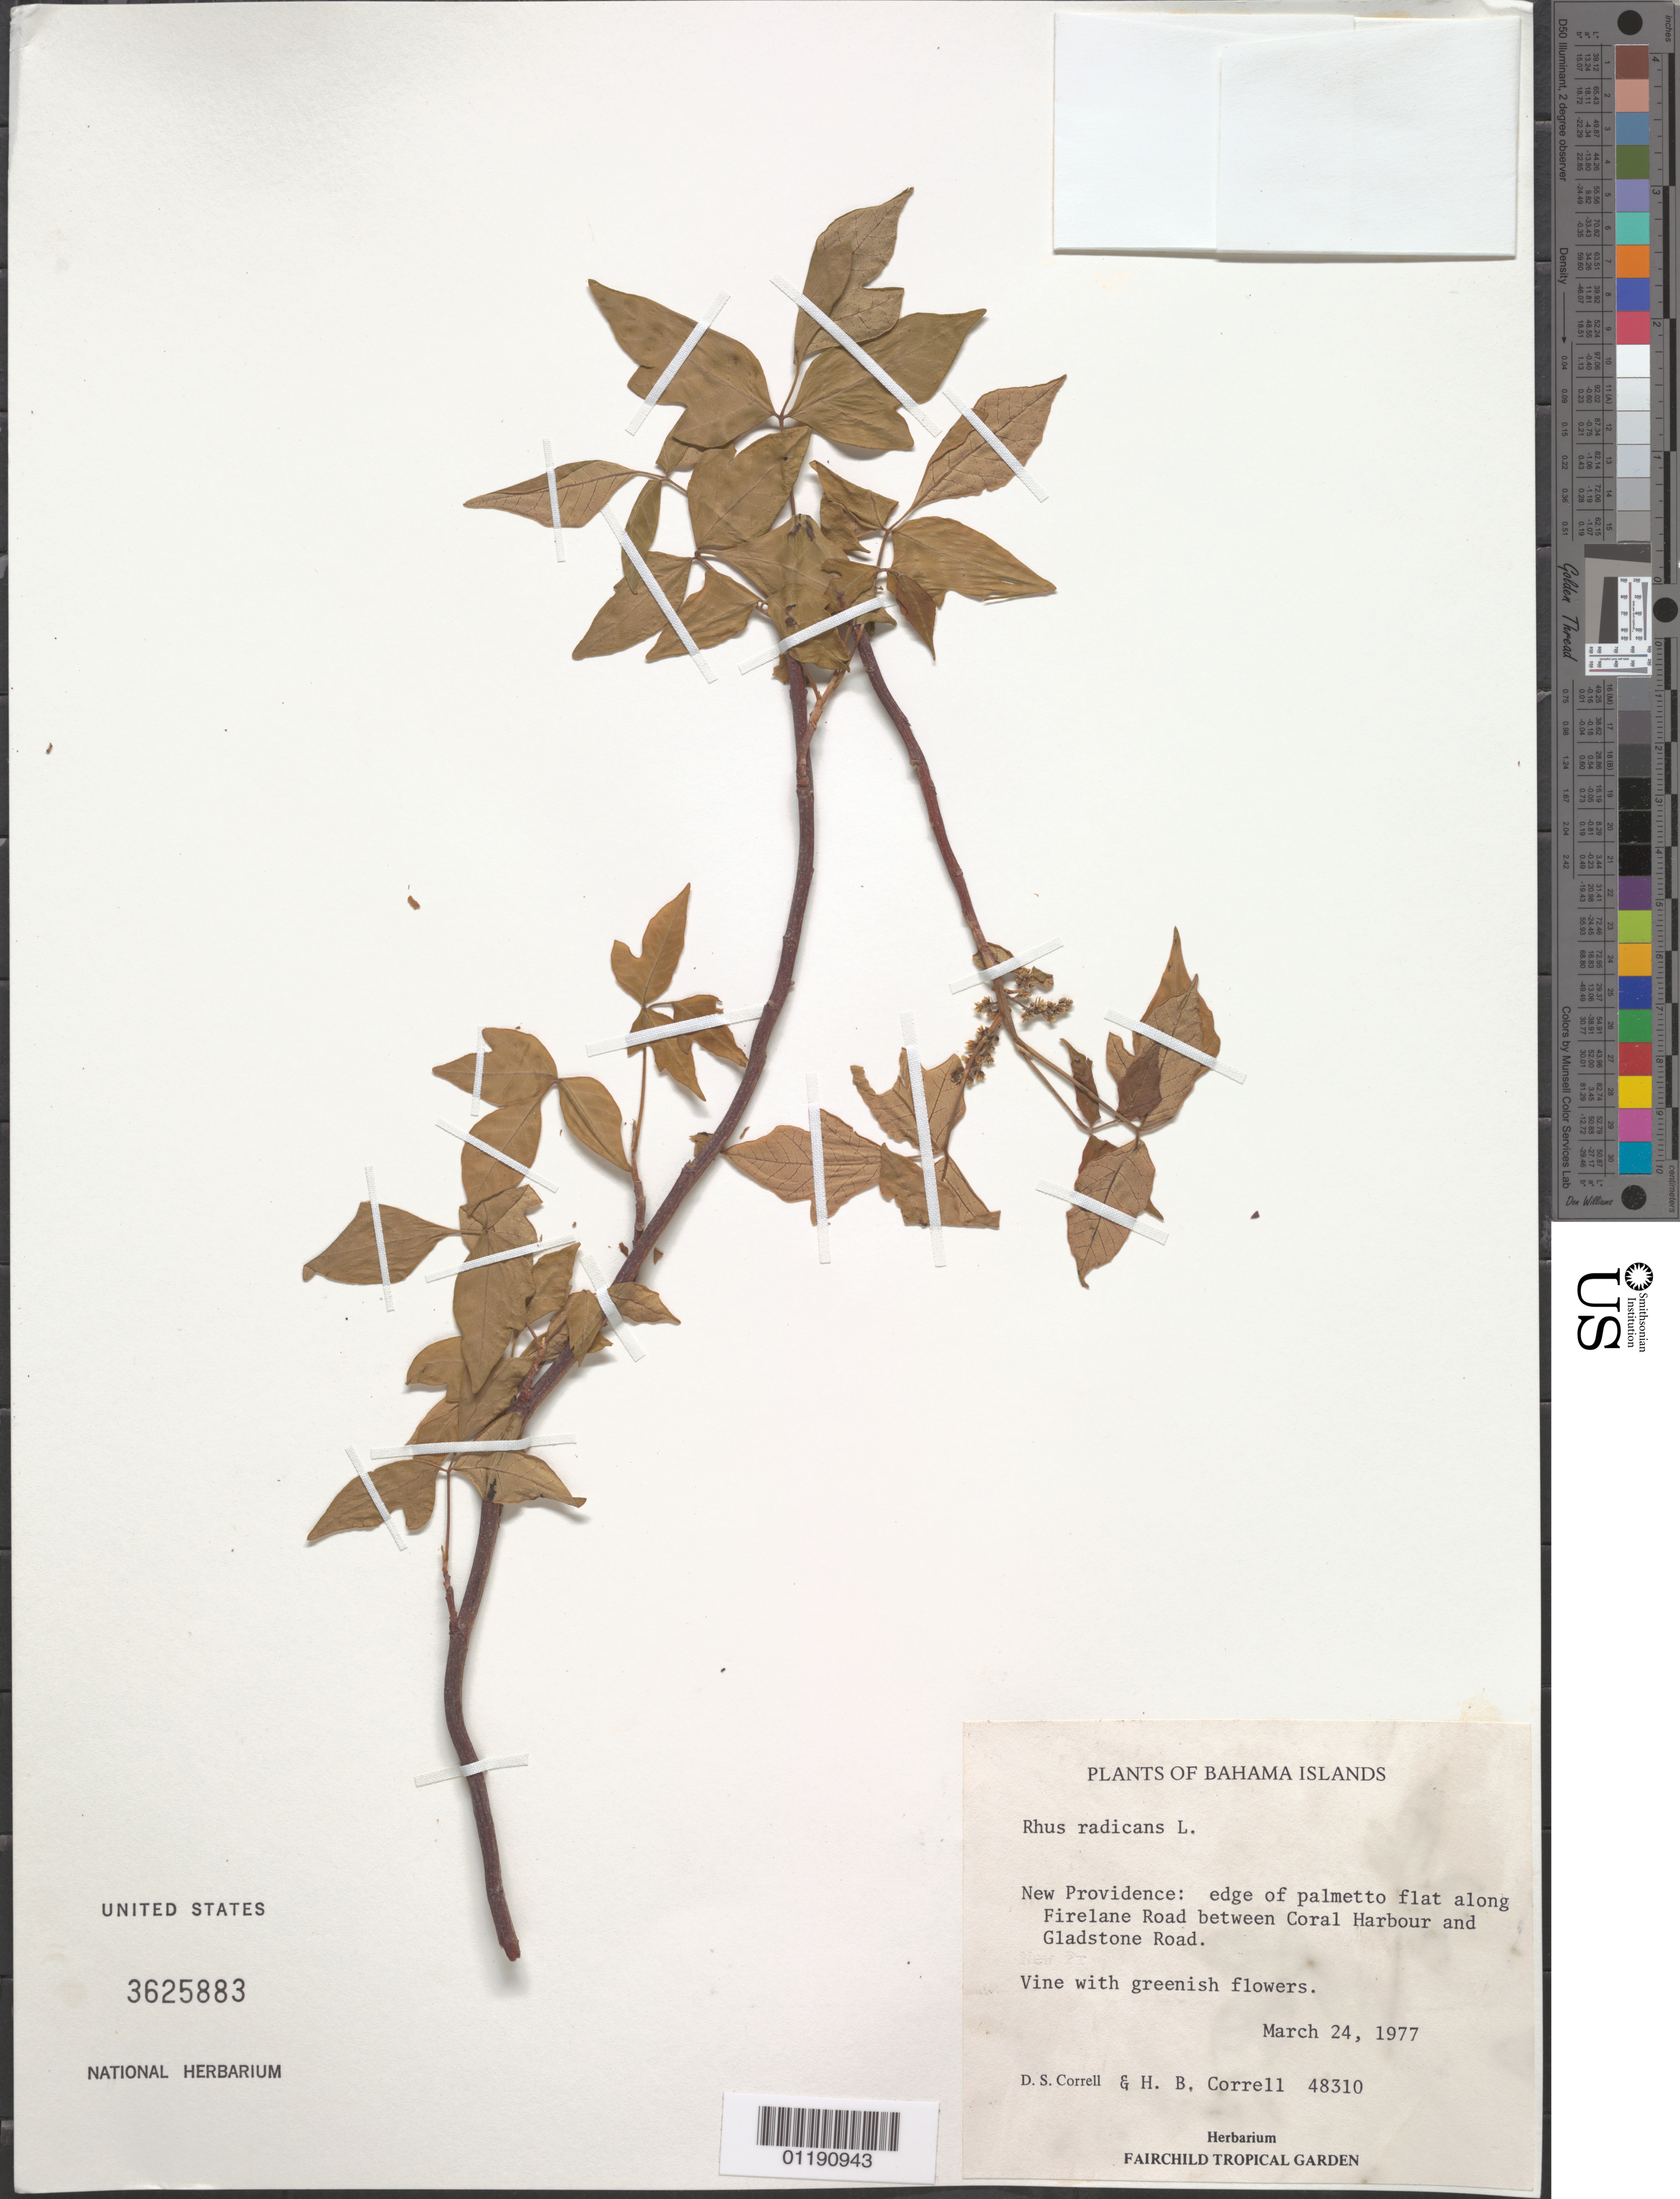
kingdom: Plantae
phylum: Tracheophyta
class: Magnoliopsida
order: Sapindales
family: Anacardiaceae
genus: Toxicodendron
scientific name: Toxicodendron radicans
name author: (L.) Kuntze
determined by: Mitchell, John D.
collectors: D. S. Correll & H. Correll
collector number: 48310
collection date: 1977-03-24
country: Bahamas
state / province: New Providence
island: New Providence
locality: New Providence: edge of palmetto flat along Firelane Road between Coral Harbour and Gladstone Road.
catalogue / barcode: US 3625883